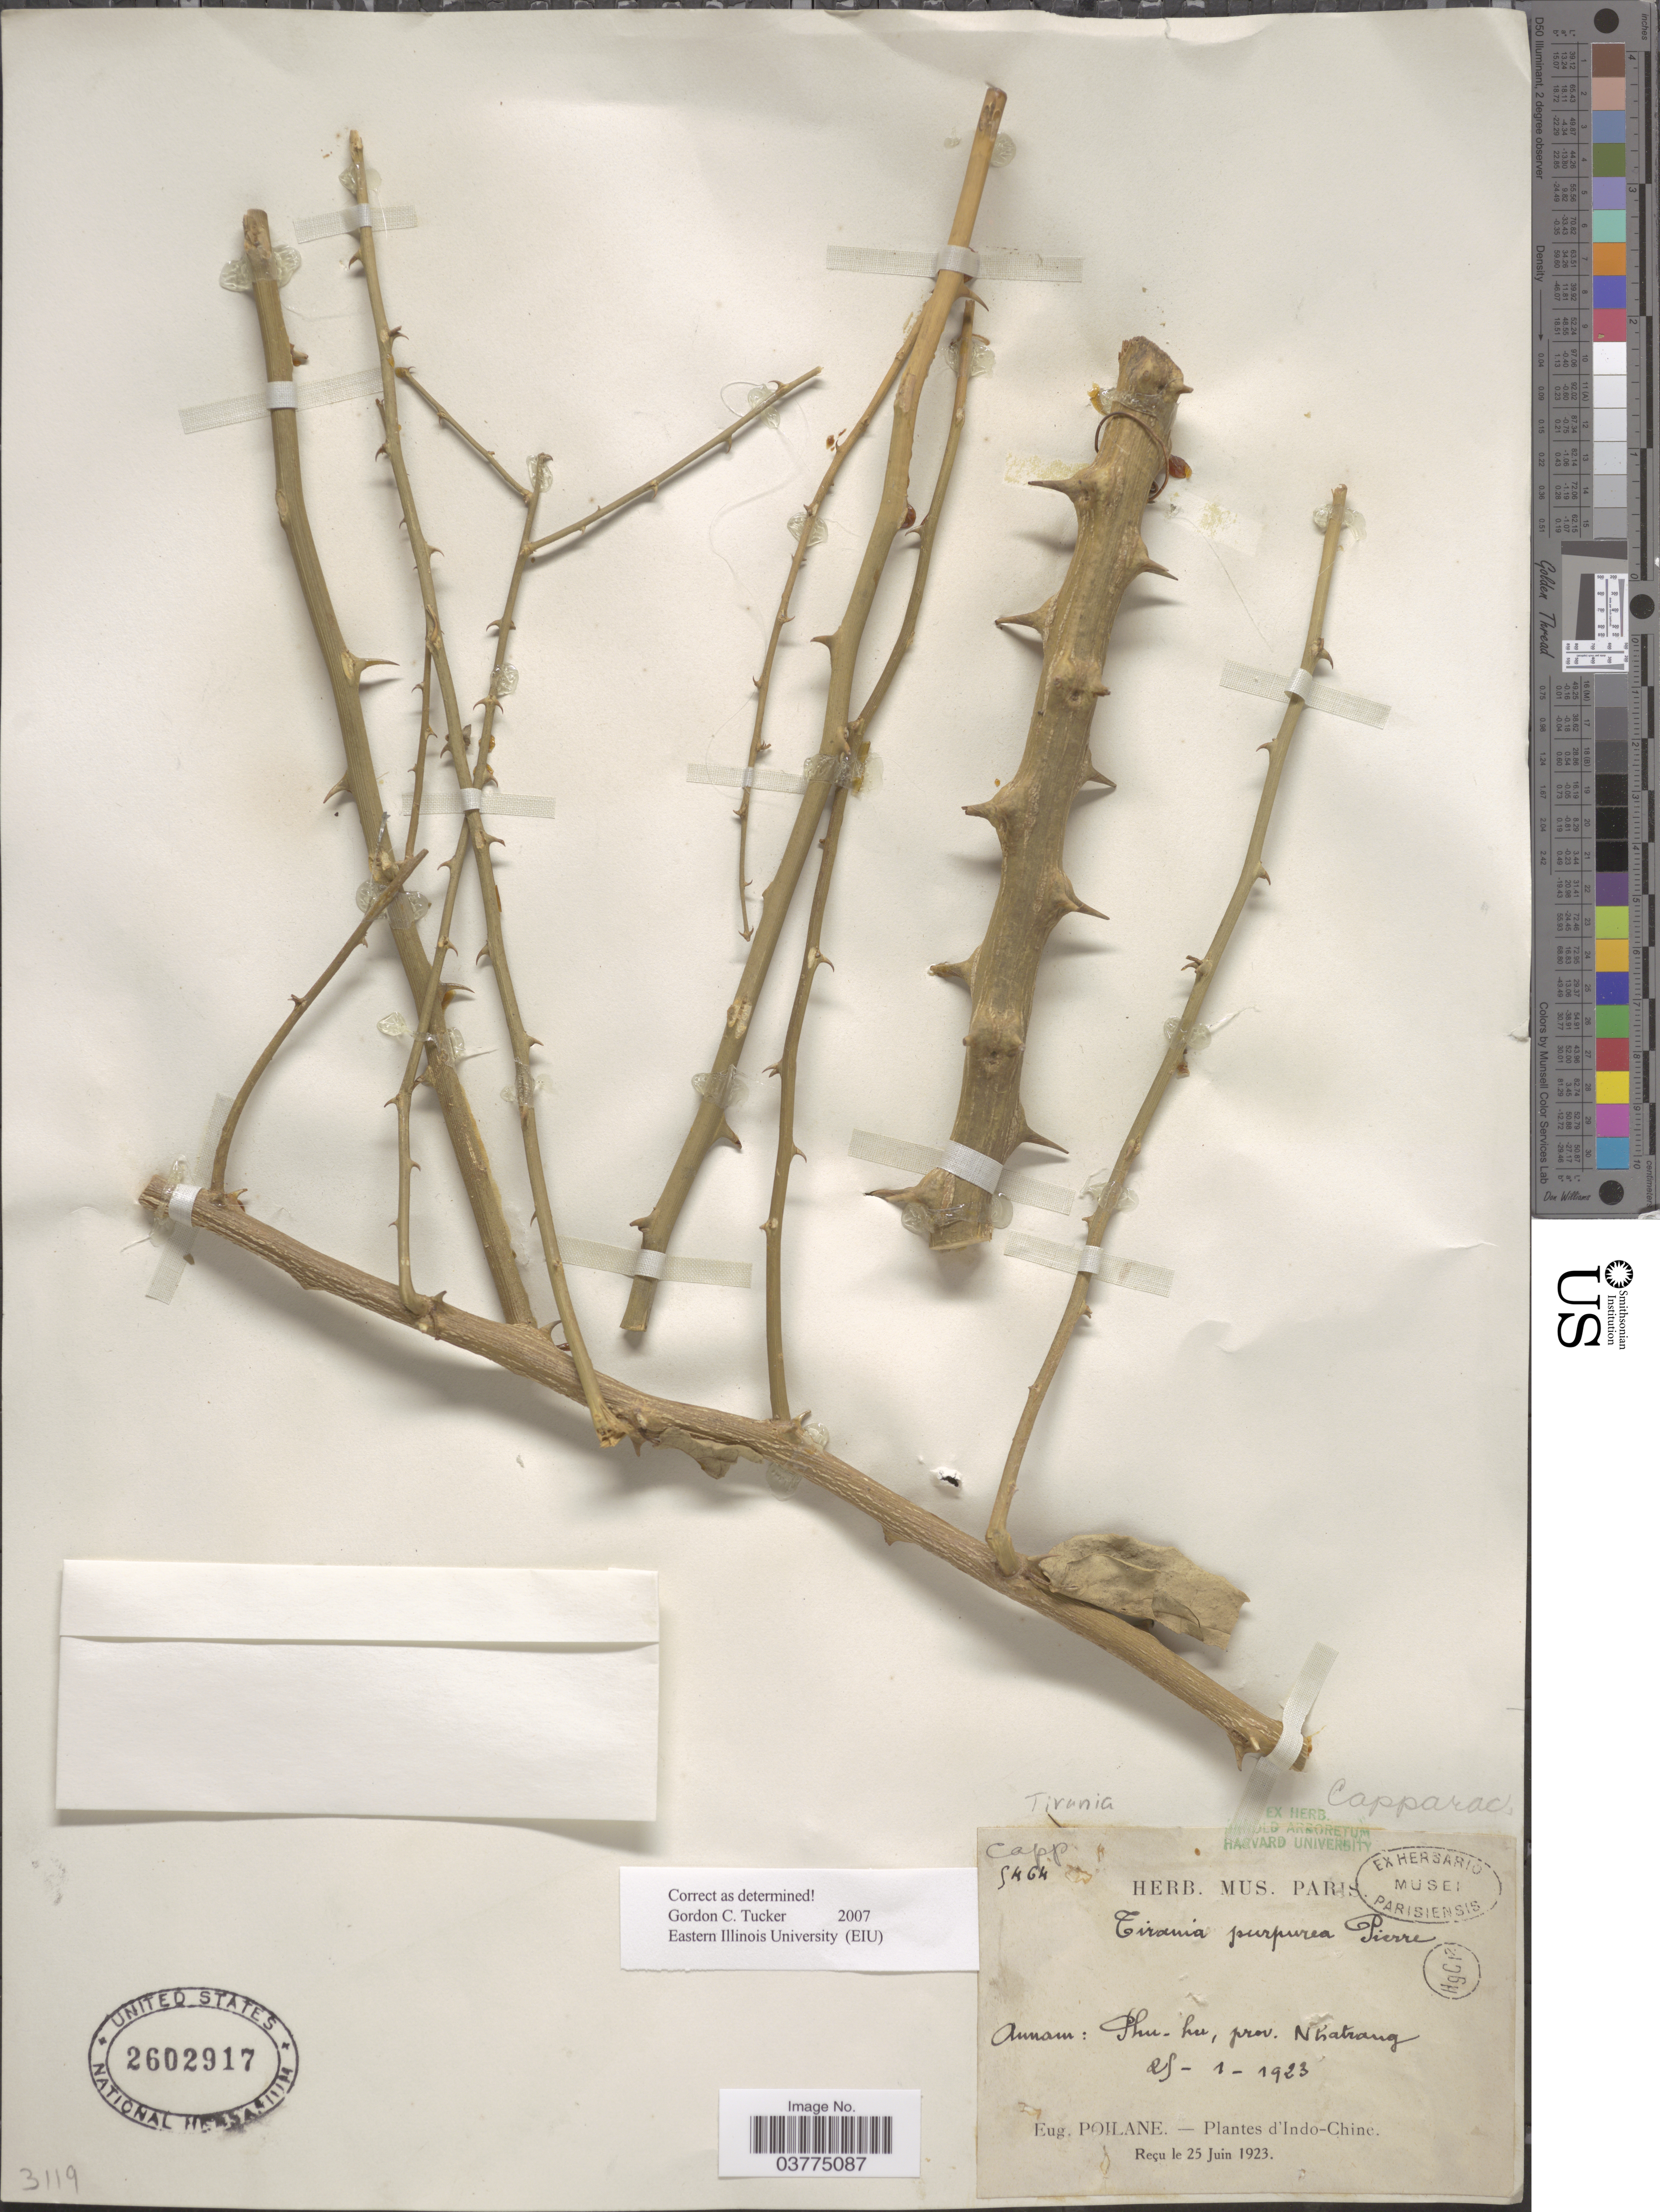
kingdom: Plantae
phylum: Tracheophyta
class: Magnoliopsida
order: Brassicales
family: Stixaceae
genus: Tirania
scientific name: Tirania purpurea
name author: Pierre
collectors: E. Poilane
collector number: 9464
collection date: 1923-01-29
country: Vietnam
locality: Annam: Phu-hu, prov. Nhatrang. D'Indo-Chine.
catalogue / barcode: US 2602917